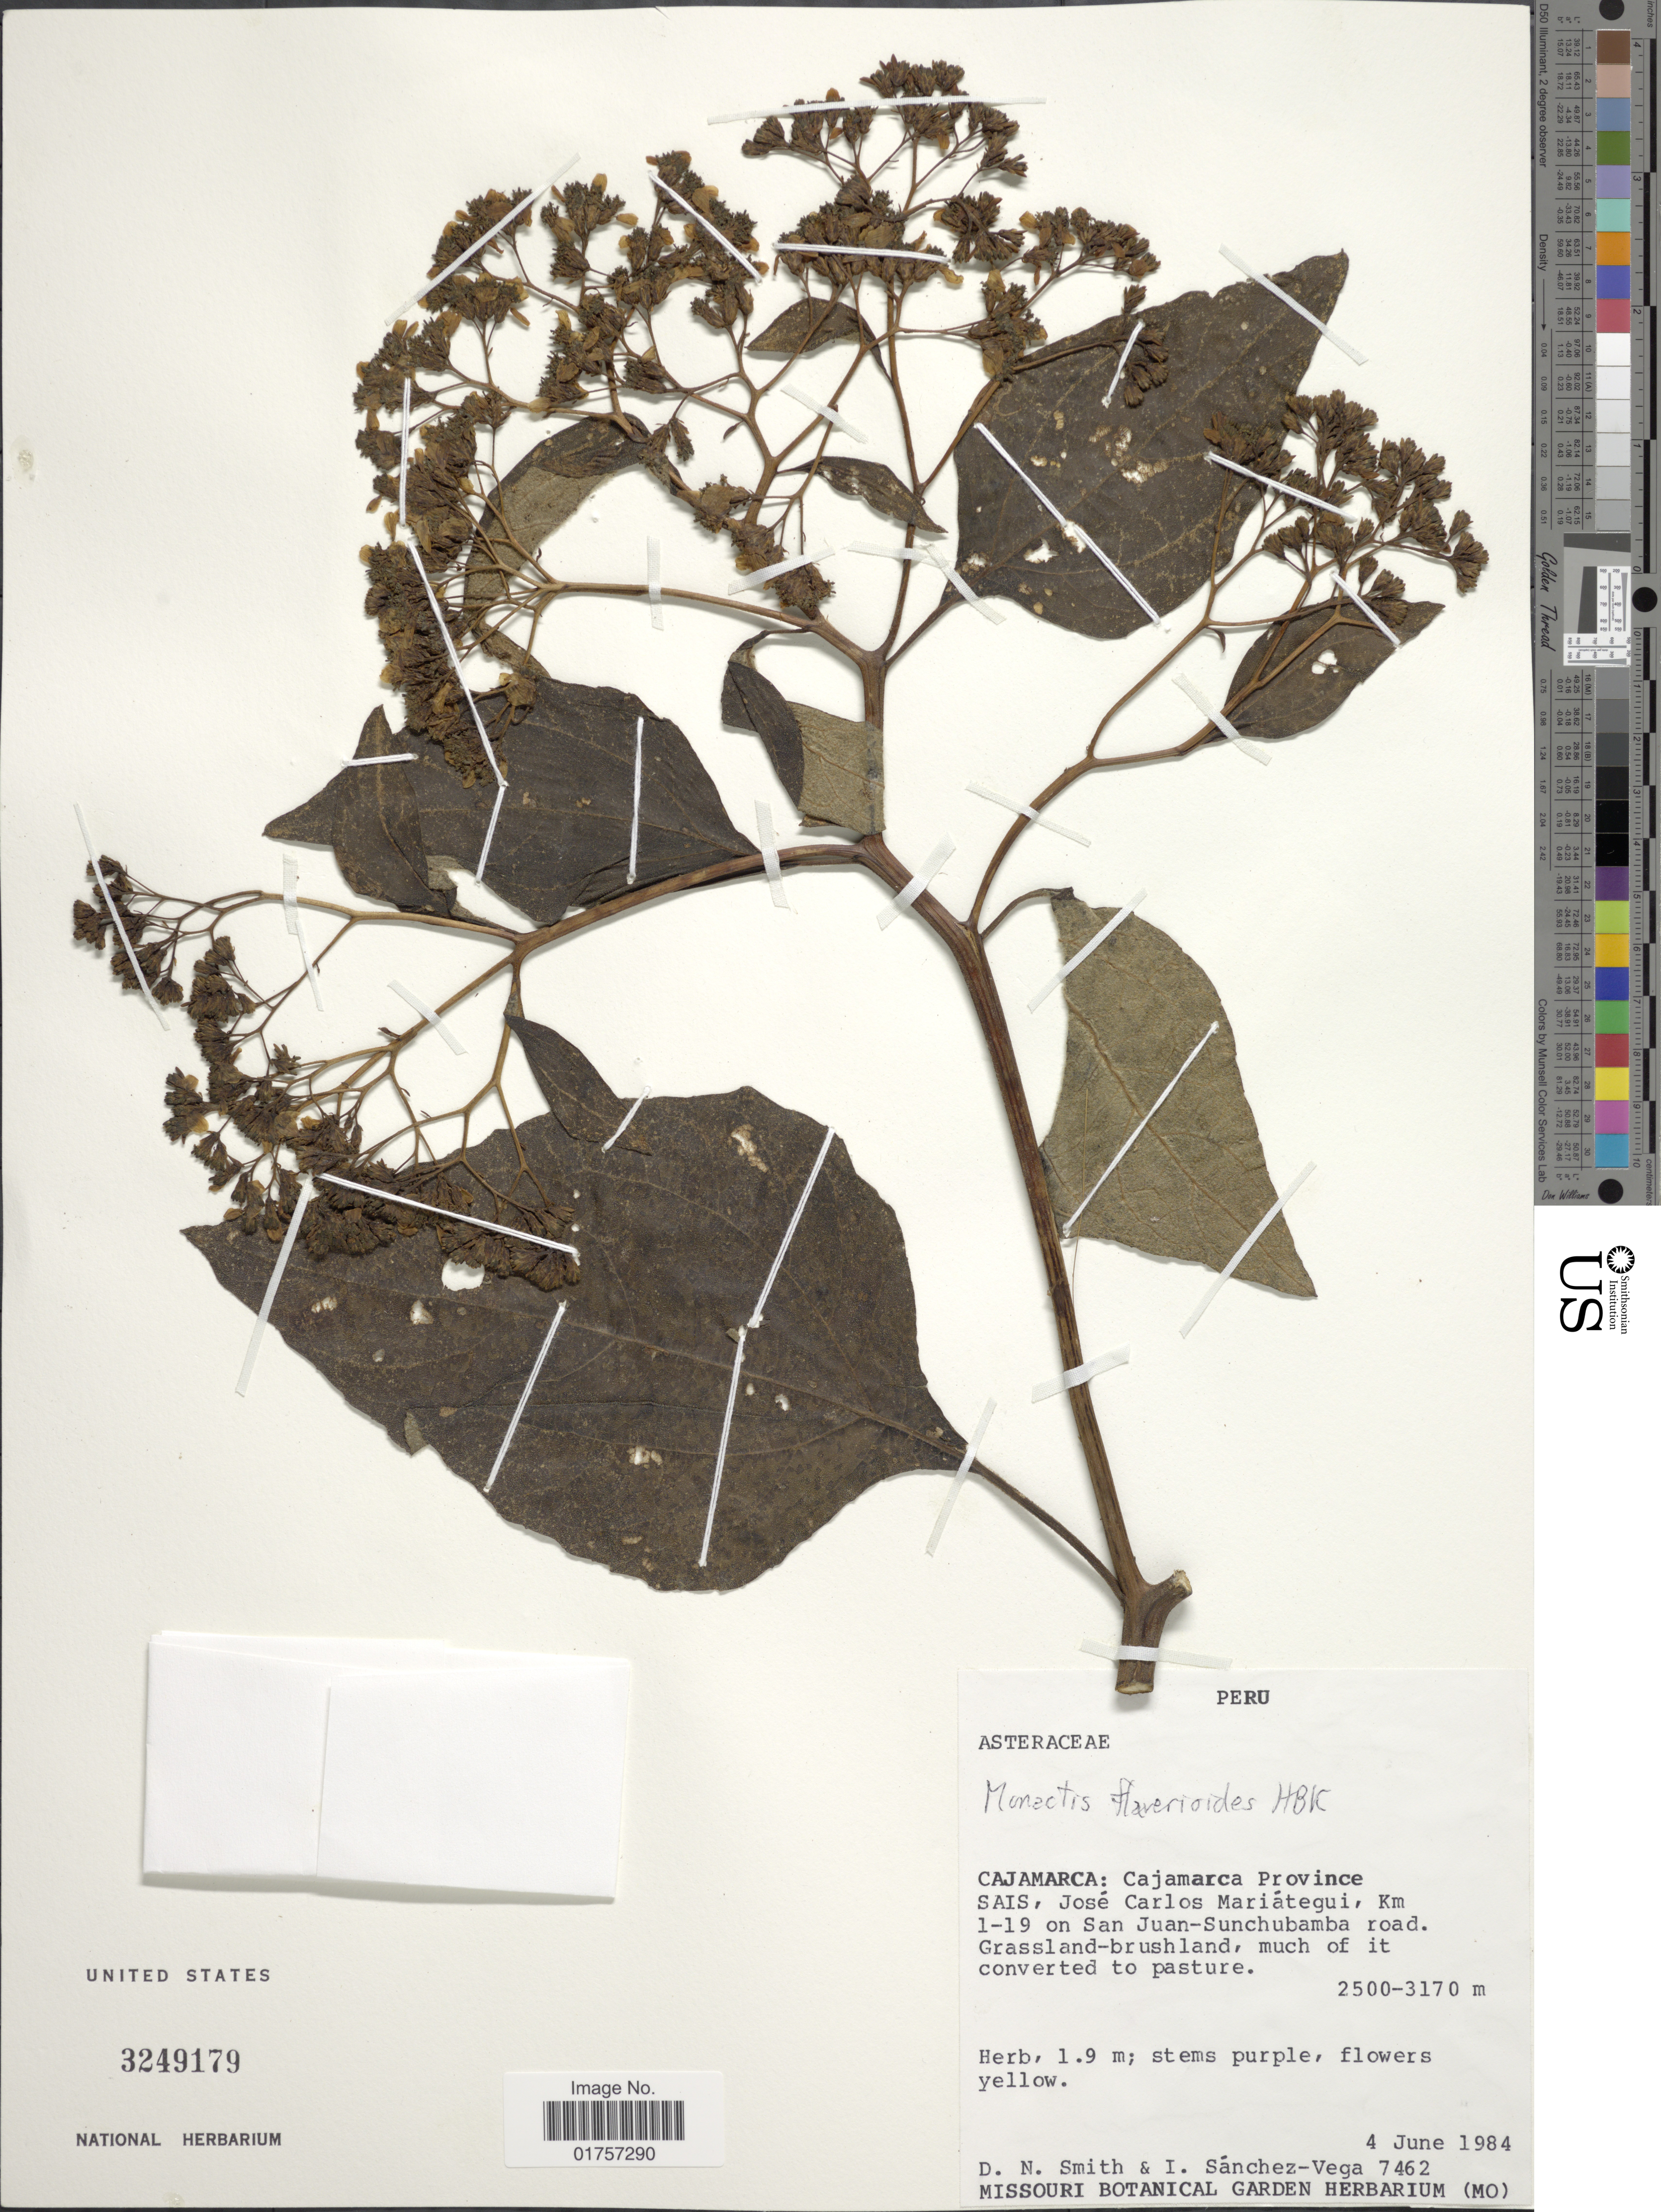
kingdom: Plantae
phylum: Tracheophyta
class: Magnoliopsida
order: Asterales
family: Asteraceae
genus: Monactis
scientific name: Monactis flaverioides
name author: Humb.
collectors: D. Smith & I. Sánchez Vega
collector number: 7462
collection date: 1984-06-04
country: Peru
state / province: Cajamarca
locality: Cajamarca Province. Sais, José Carlos Mariátegui, Km 1-19 on San Juan-Sunchubamba road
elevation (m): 2500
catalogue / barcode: US 3249179